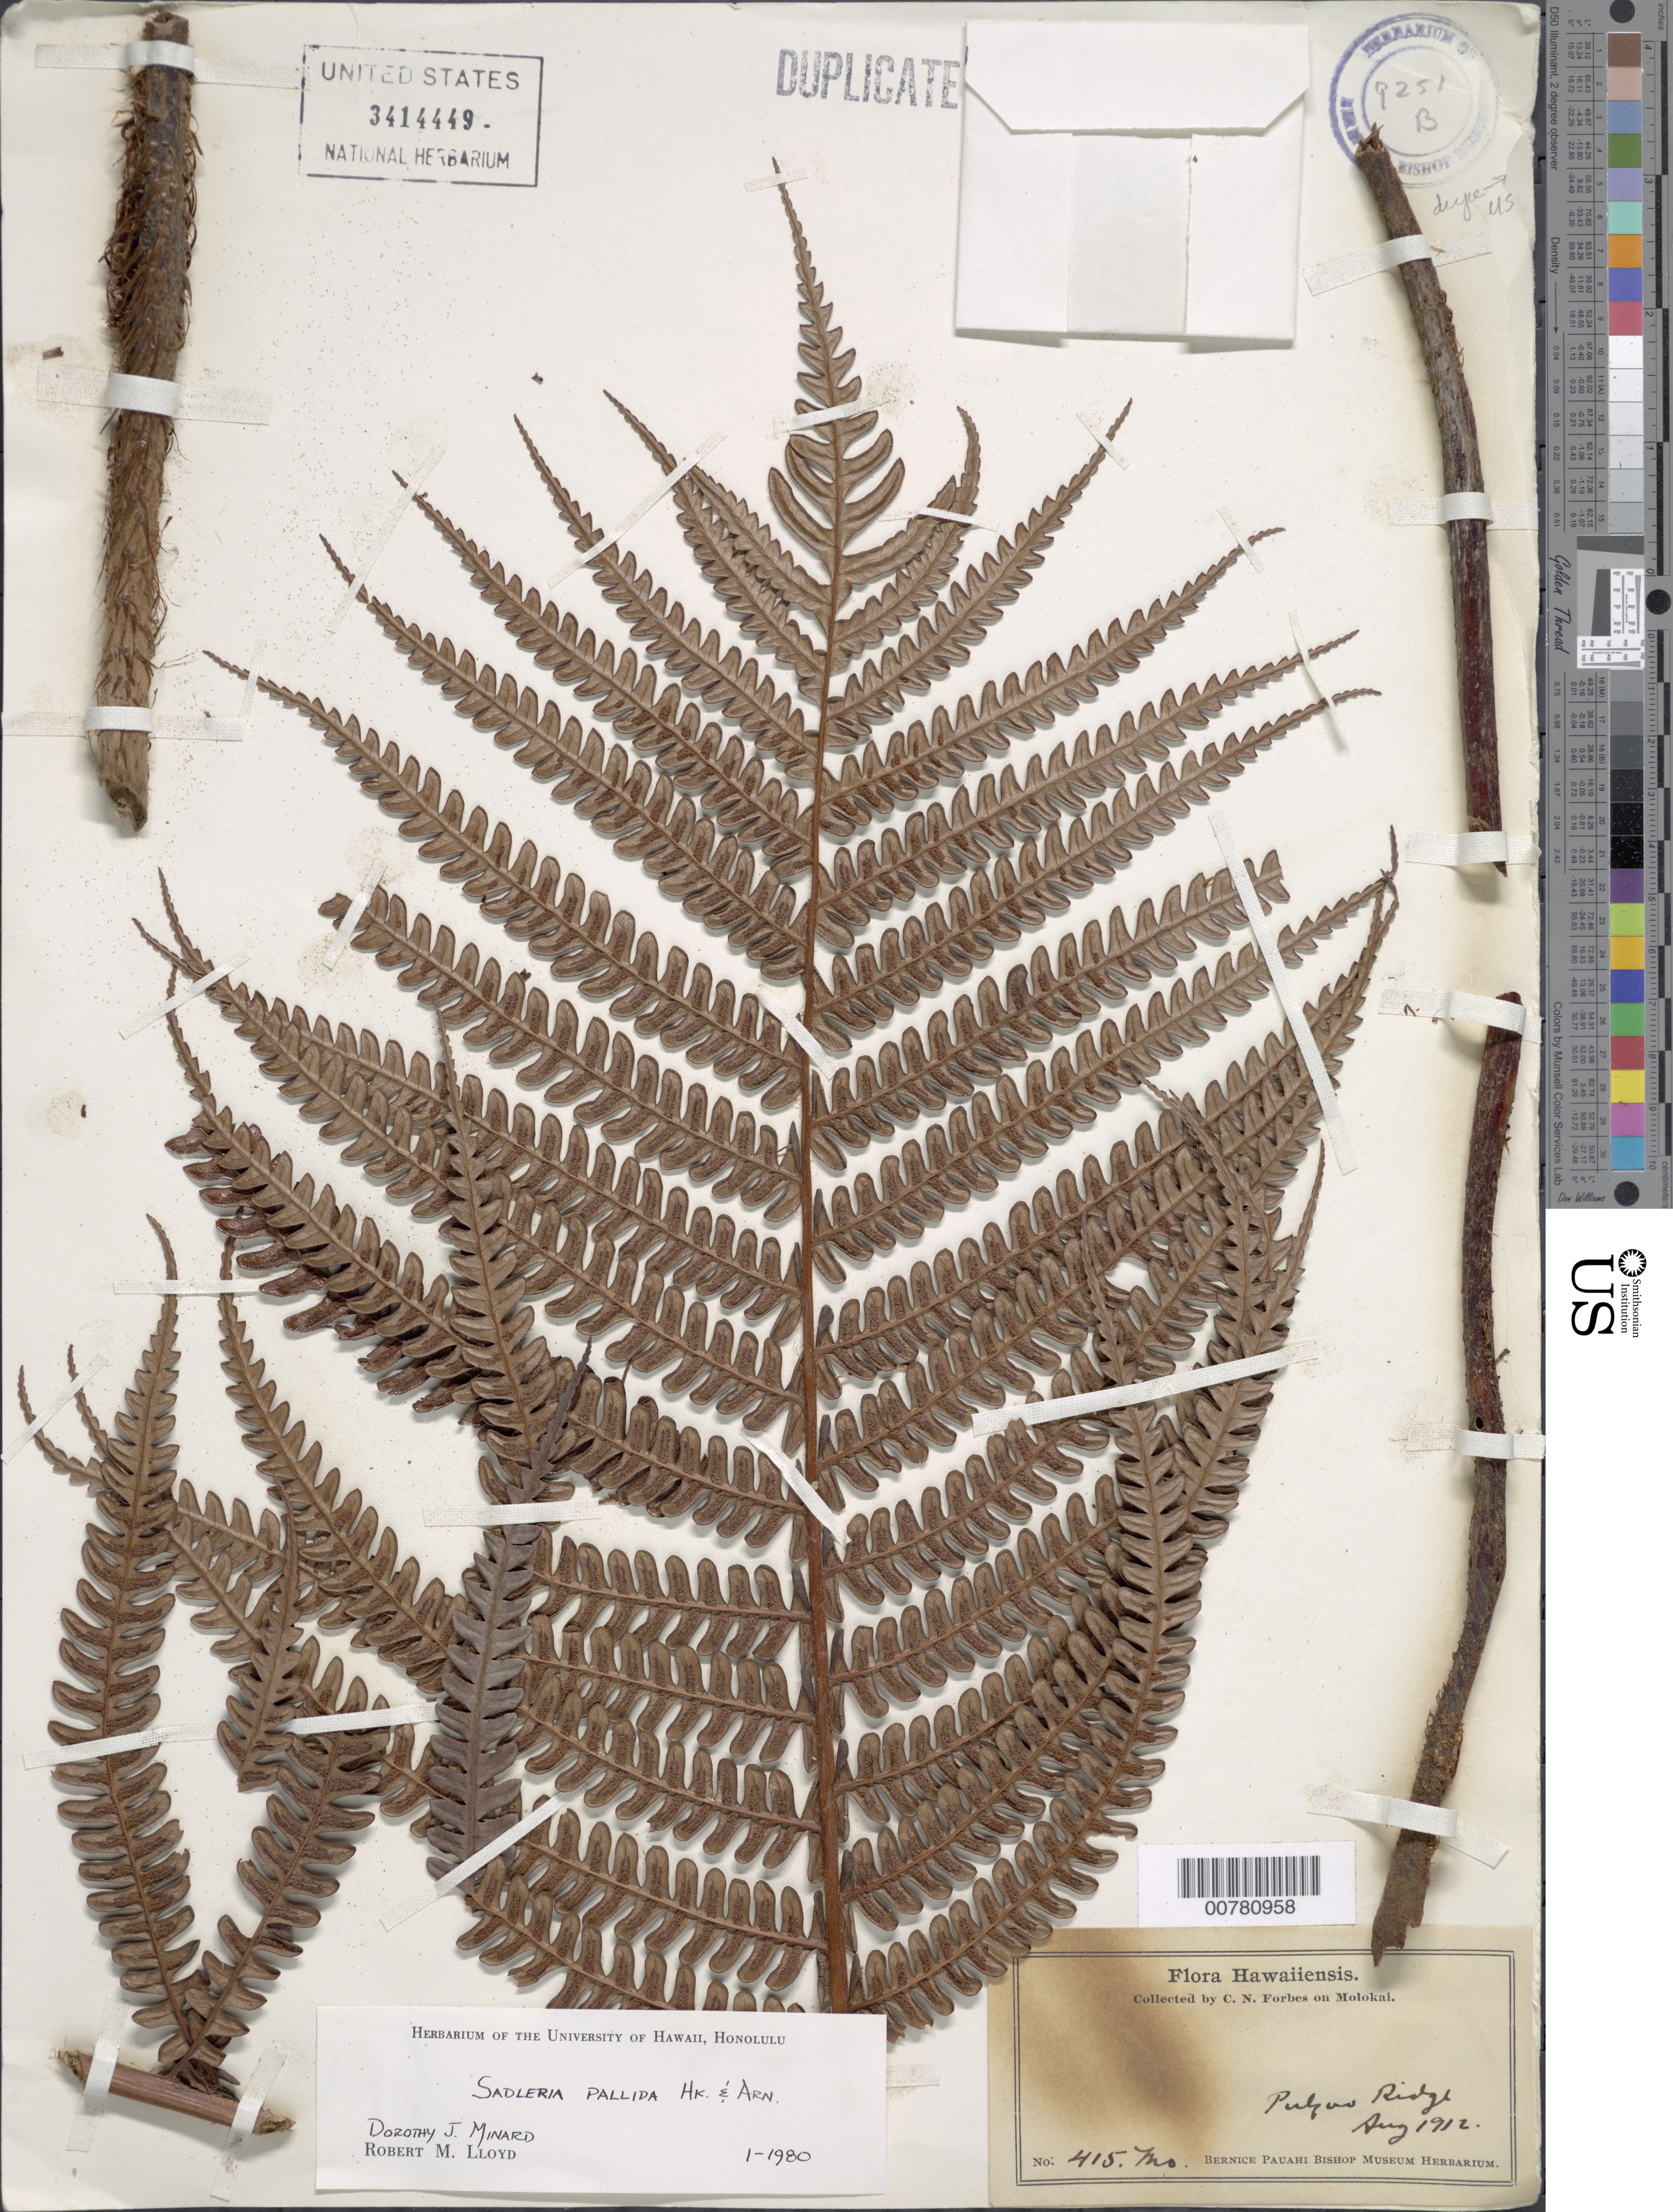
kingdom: Plantae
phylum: Tracheophyta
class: Polypodiopsida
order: Polypodiales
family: Blechnaceae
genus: Sadleria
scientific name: Sadleria pallida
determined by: Minard, D. J.; Lloyd, R. M.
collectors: C. N. Forbes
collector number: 415.Mo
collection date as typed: Aug 1912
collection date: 1912-08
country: United States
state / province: Hawaii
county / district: Maui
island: Moloka'i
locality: Pukoo Ridge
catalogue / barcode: US 3414449